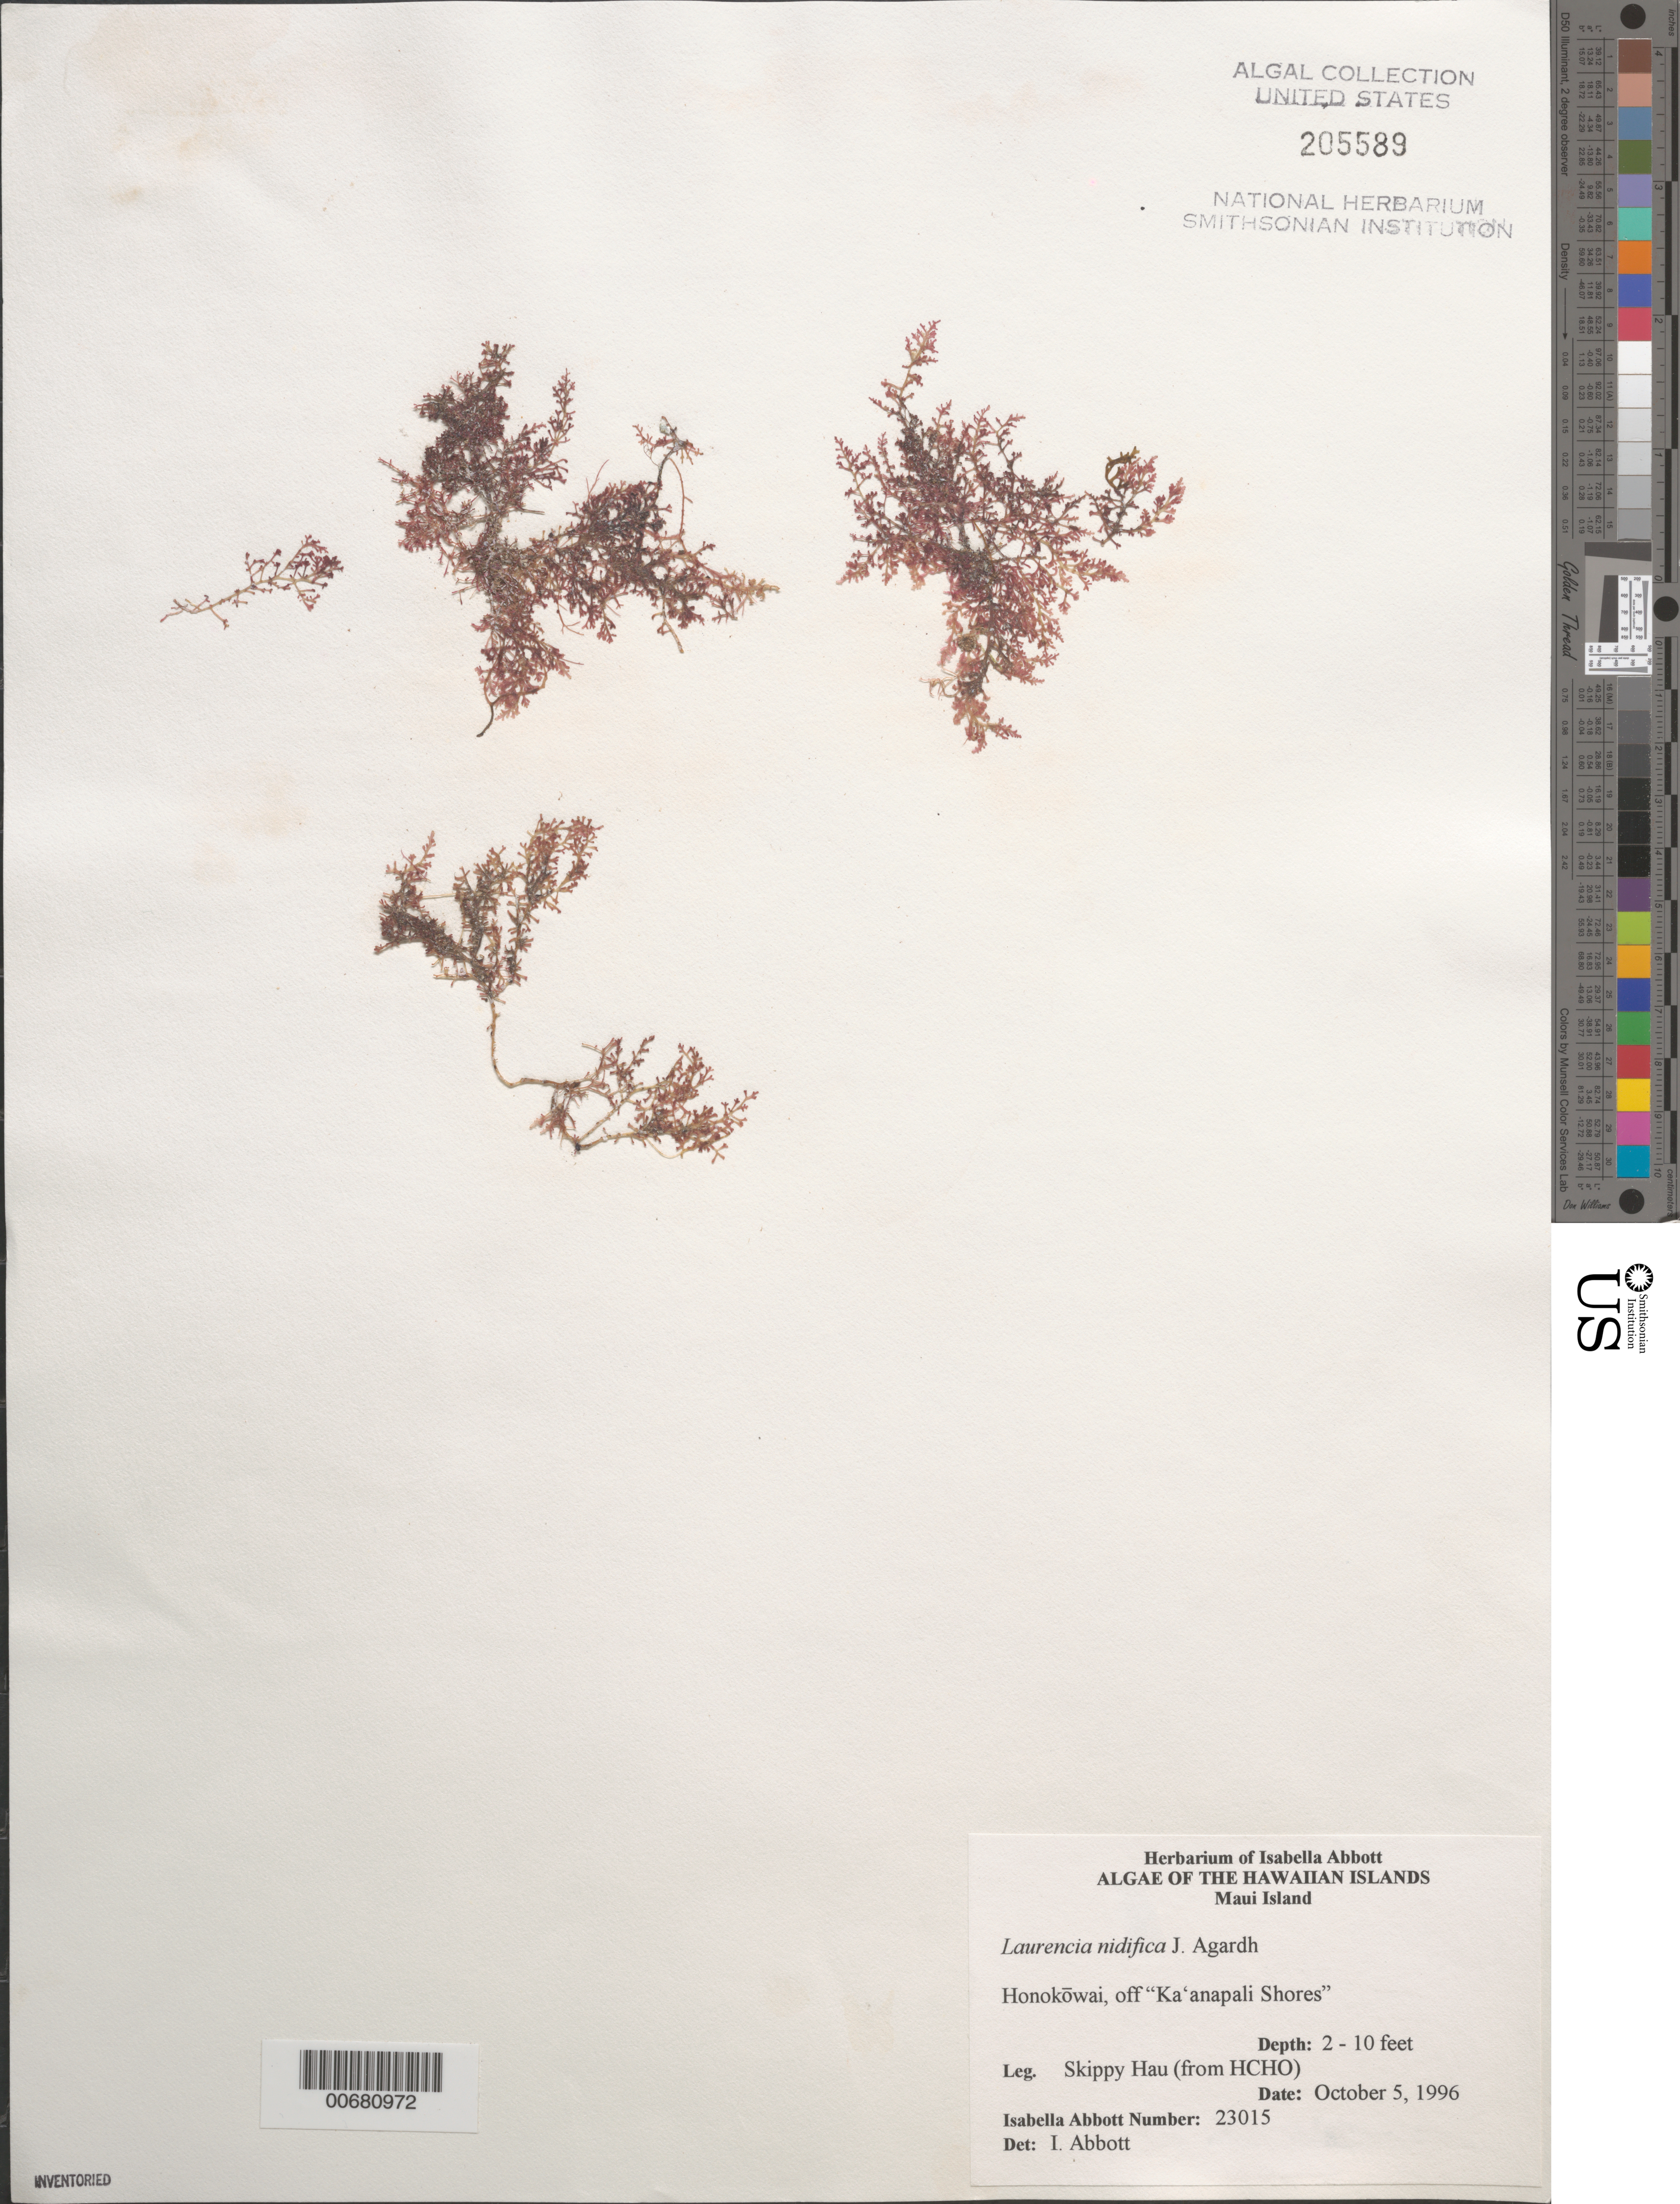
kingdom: Plantae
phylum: Rhodophyta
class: Florideophyceae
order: Ceramiales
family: Rhodomelaceae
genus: Laurencia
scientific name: Laurencia nidifica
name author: J. Agardh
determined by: Abbott, Isabella A.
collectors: S. Hau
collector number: IAA 23015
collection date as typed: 05 Oct 1996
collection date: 1996-10-05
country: United States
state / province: Hawaii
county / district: Maui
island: Maui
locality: Honokowai, off "Ka'anapali Shores"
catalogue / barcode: US 205589